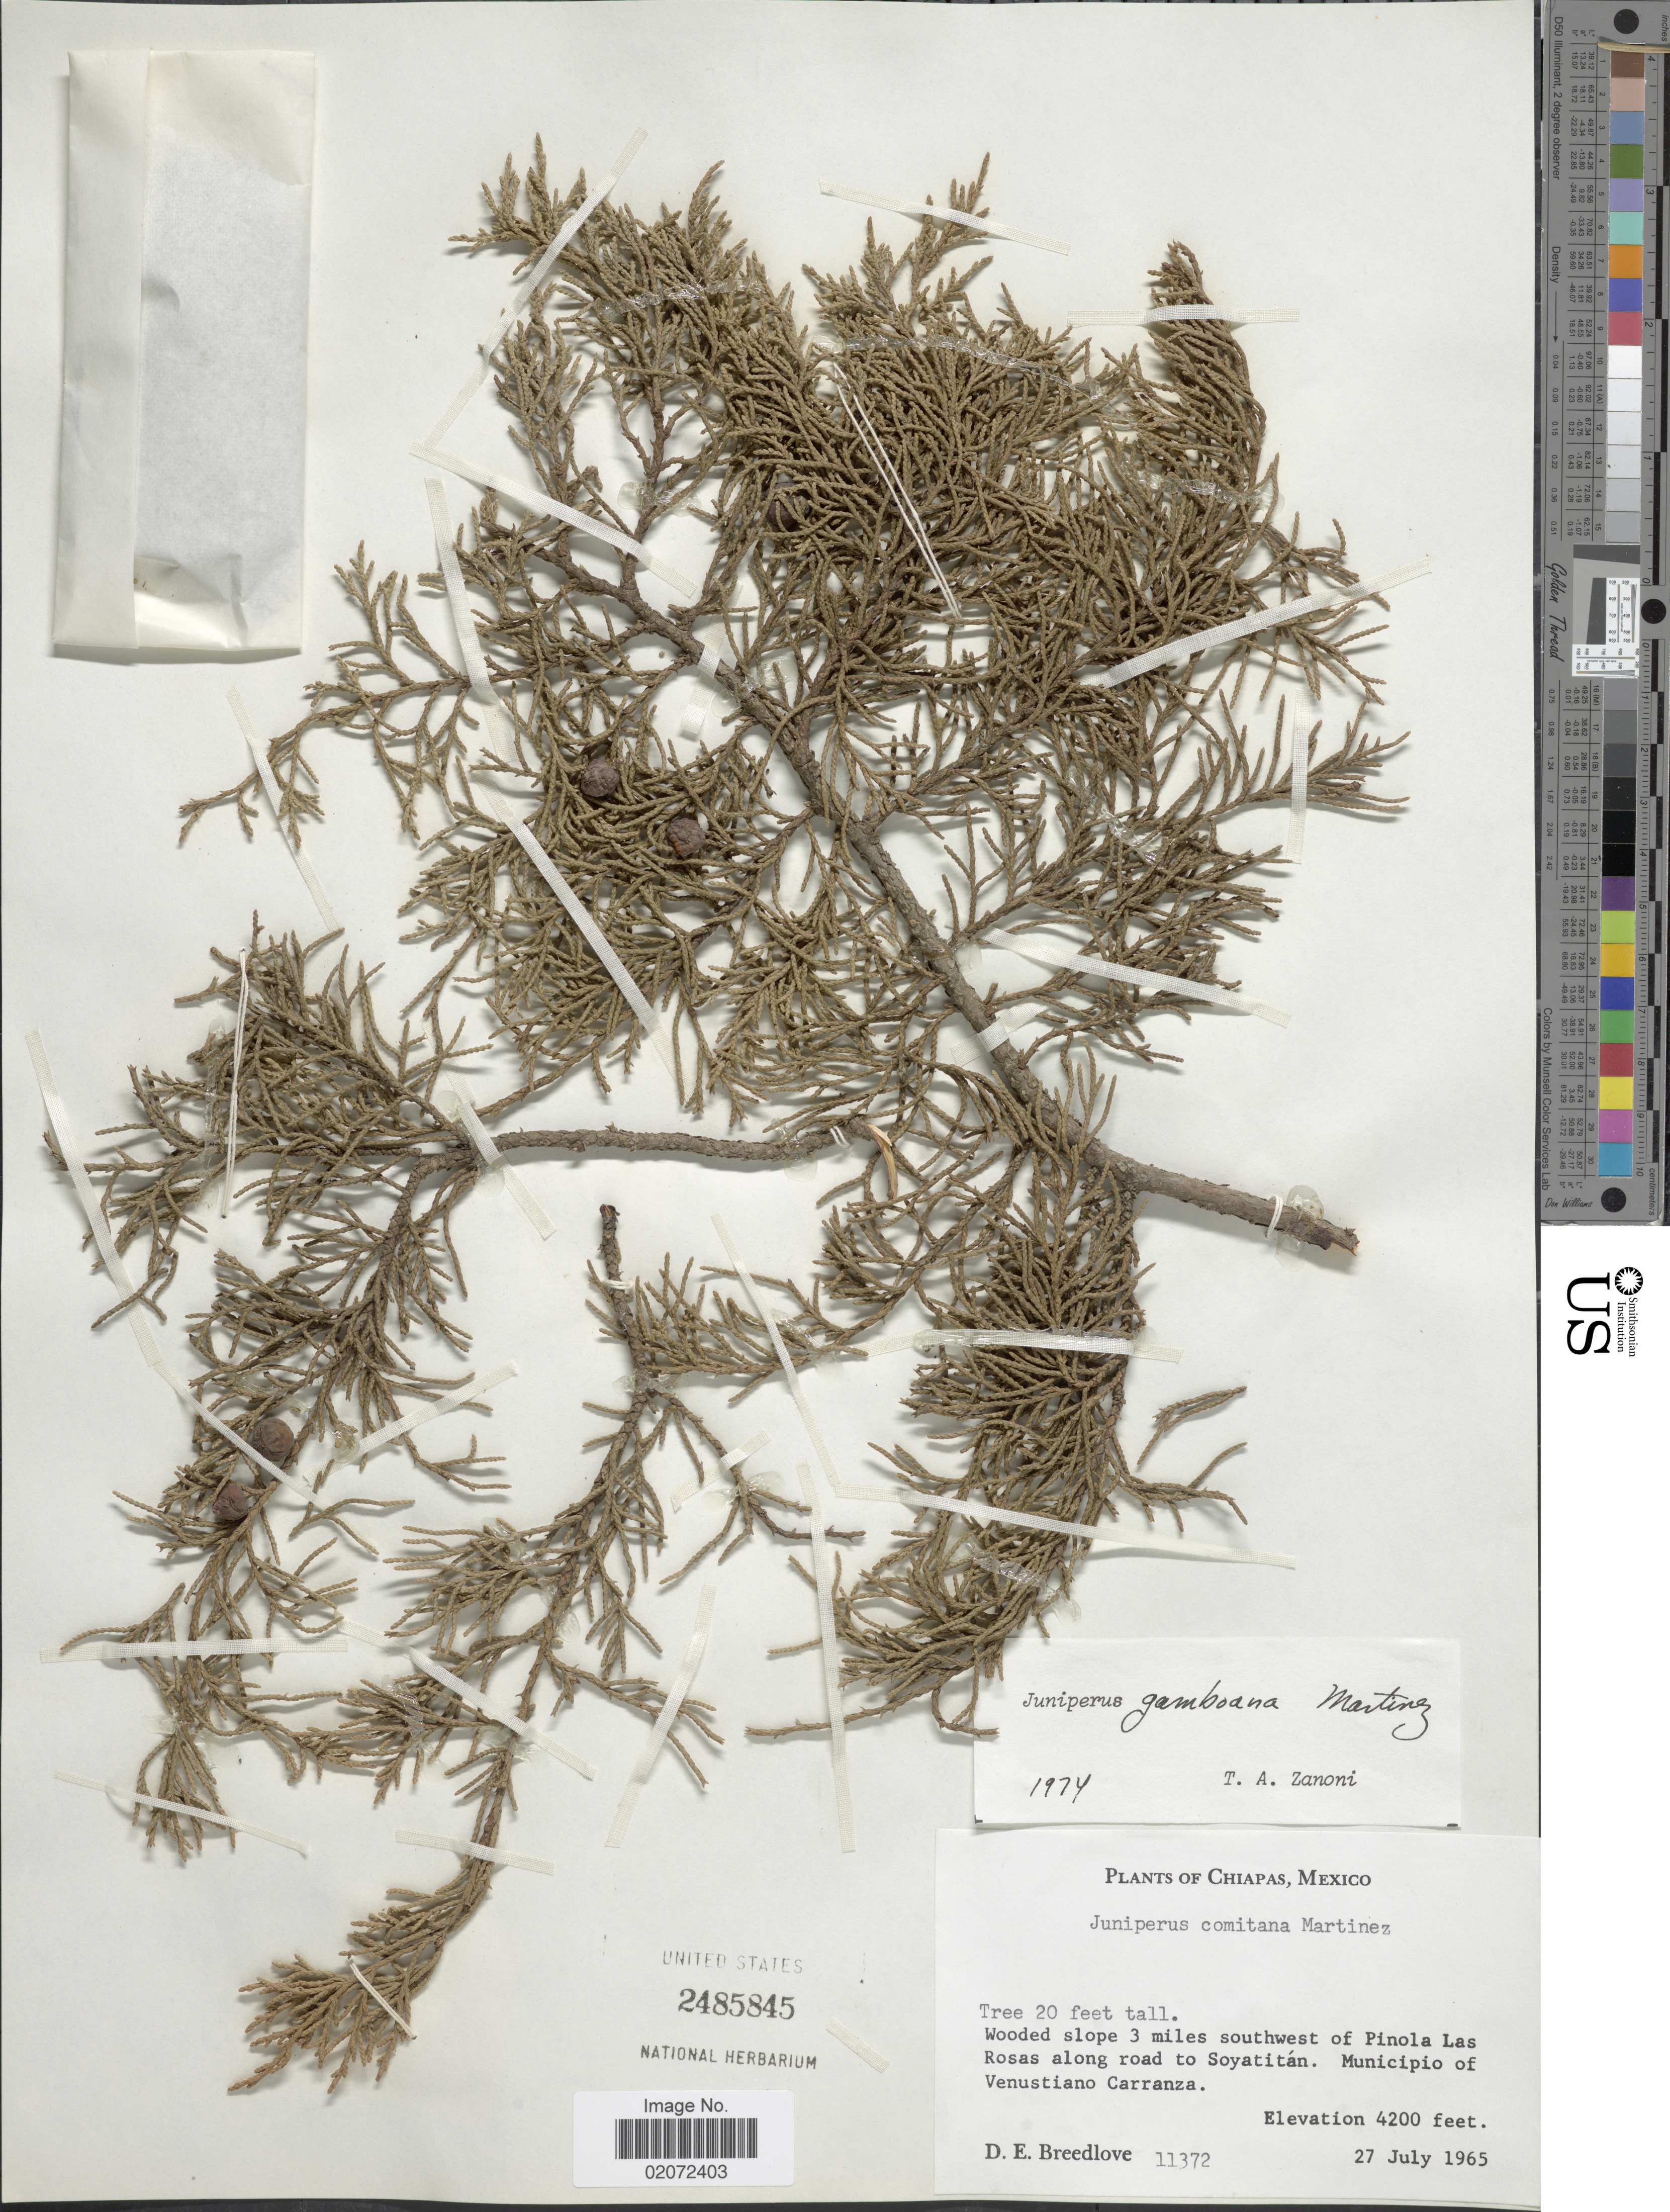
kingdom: Plantae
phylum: Tracheophyta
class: Pinopsida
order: Pinales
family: Cupressaceae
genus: Juniperus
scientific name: Juniperus gamboana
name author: Martínez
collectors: D. E. Breedlove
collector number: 11372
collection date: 1965-07-27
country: Mexico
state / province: Chiapas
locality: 3 miles southwest of Pinola Las Rosas along road to Soyatitán. Municipio of Venustiano Carranza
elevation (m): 1280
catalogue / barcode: US 2485845